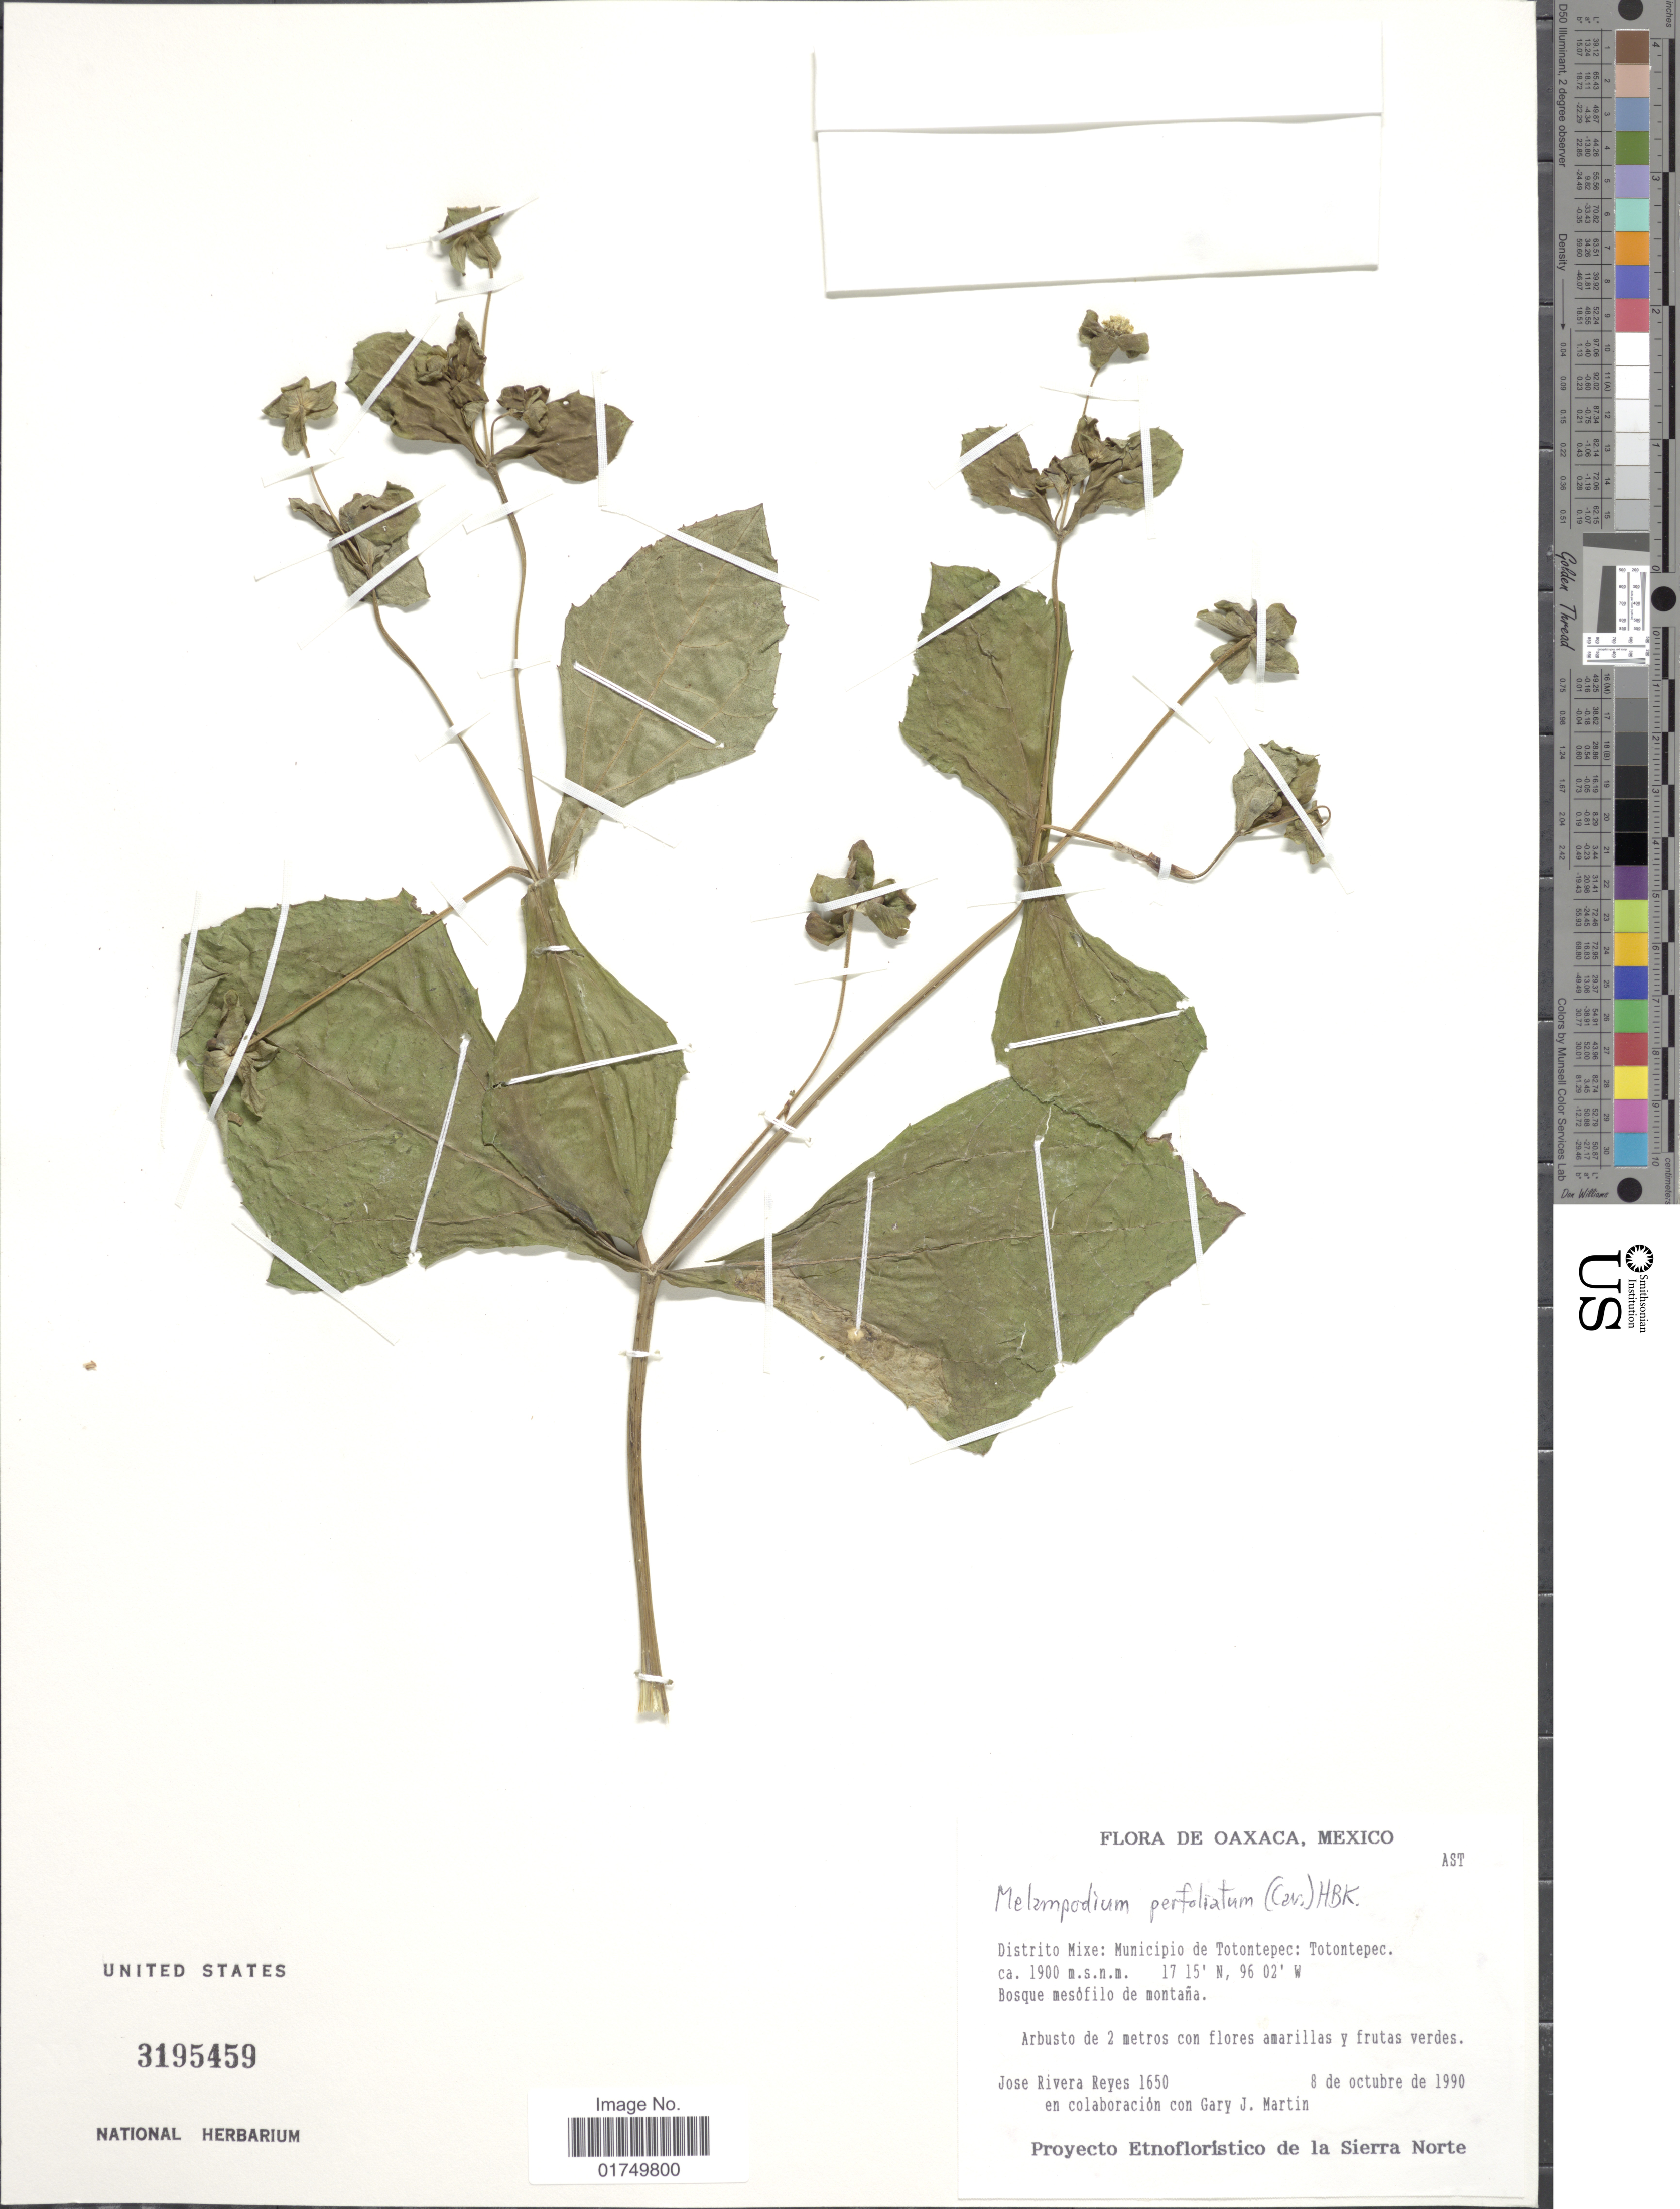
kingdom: Plantae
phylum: Tracheophyta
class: Magnoliopsida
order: Asterales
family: Asteraceae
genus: Melampodium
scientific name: Melampodium perfoliatum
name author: (Cav.) Kunth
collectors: J. Reyes & G. J. Martin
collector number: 1650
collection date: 1990-10-08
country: Mexico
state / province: Oaxaca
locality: Distrito Mixe: Município de Totontepec: Totontepec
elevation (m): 1900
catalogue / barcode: US 3195459